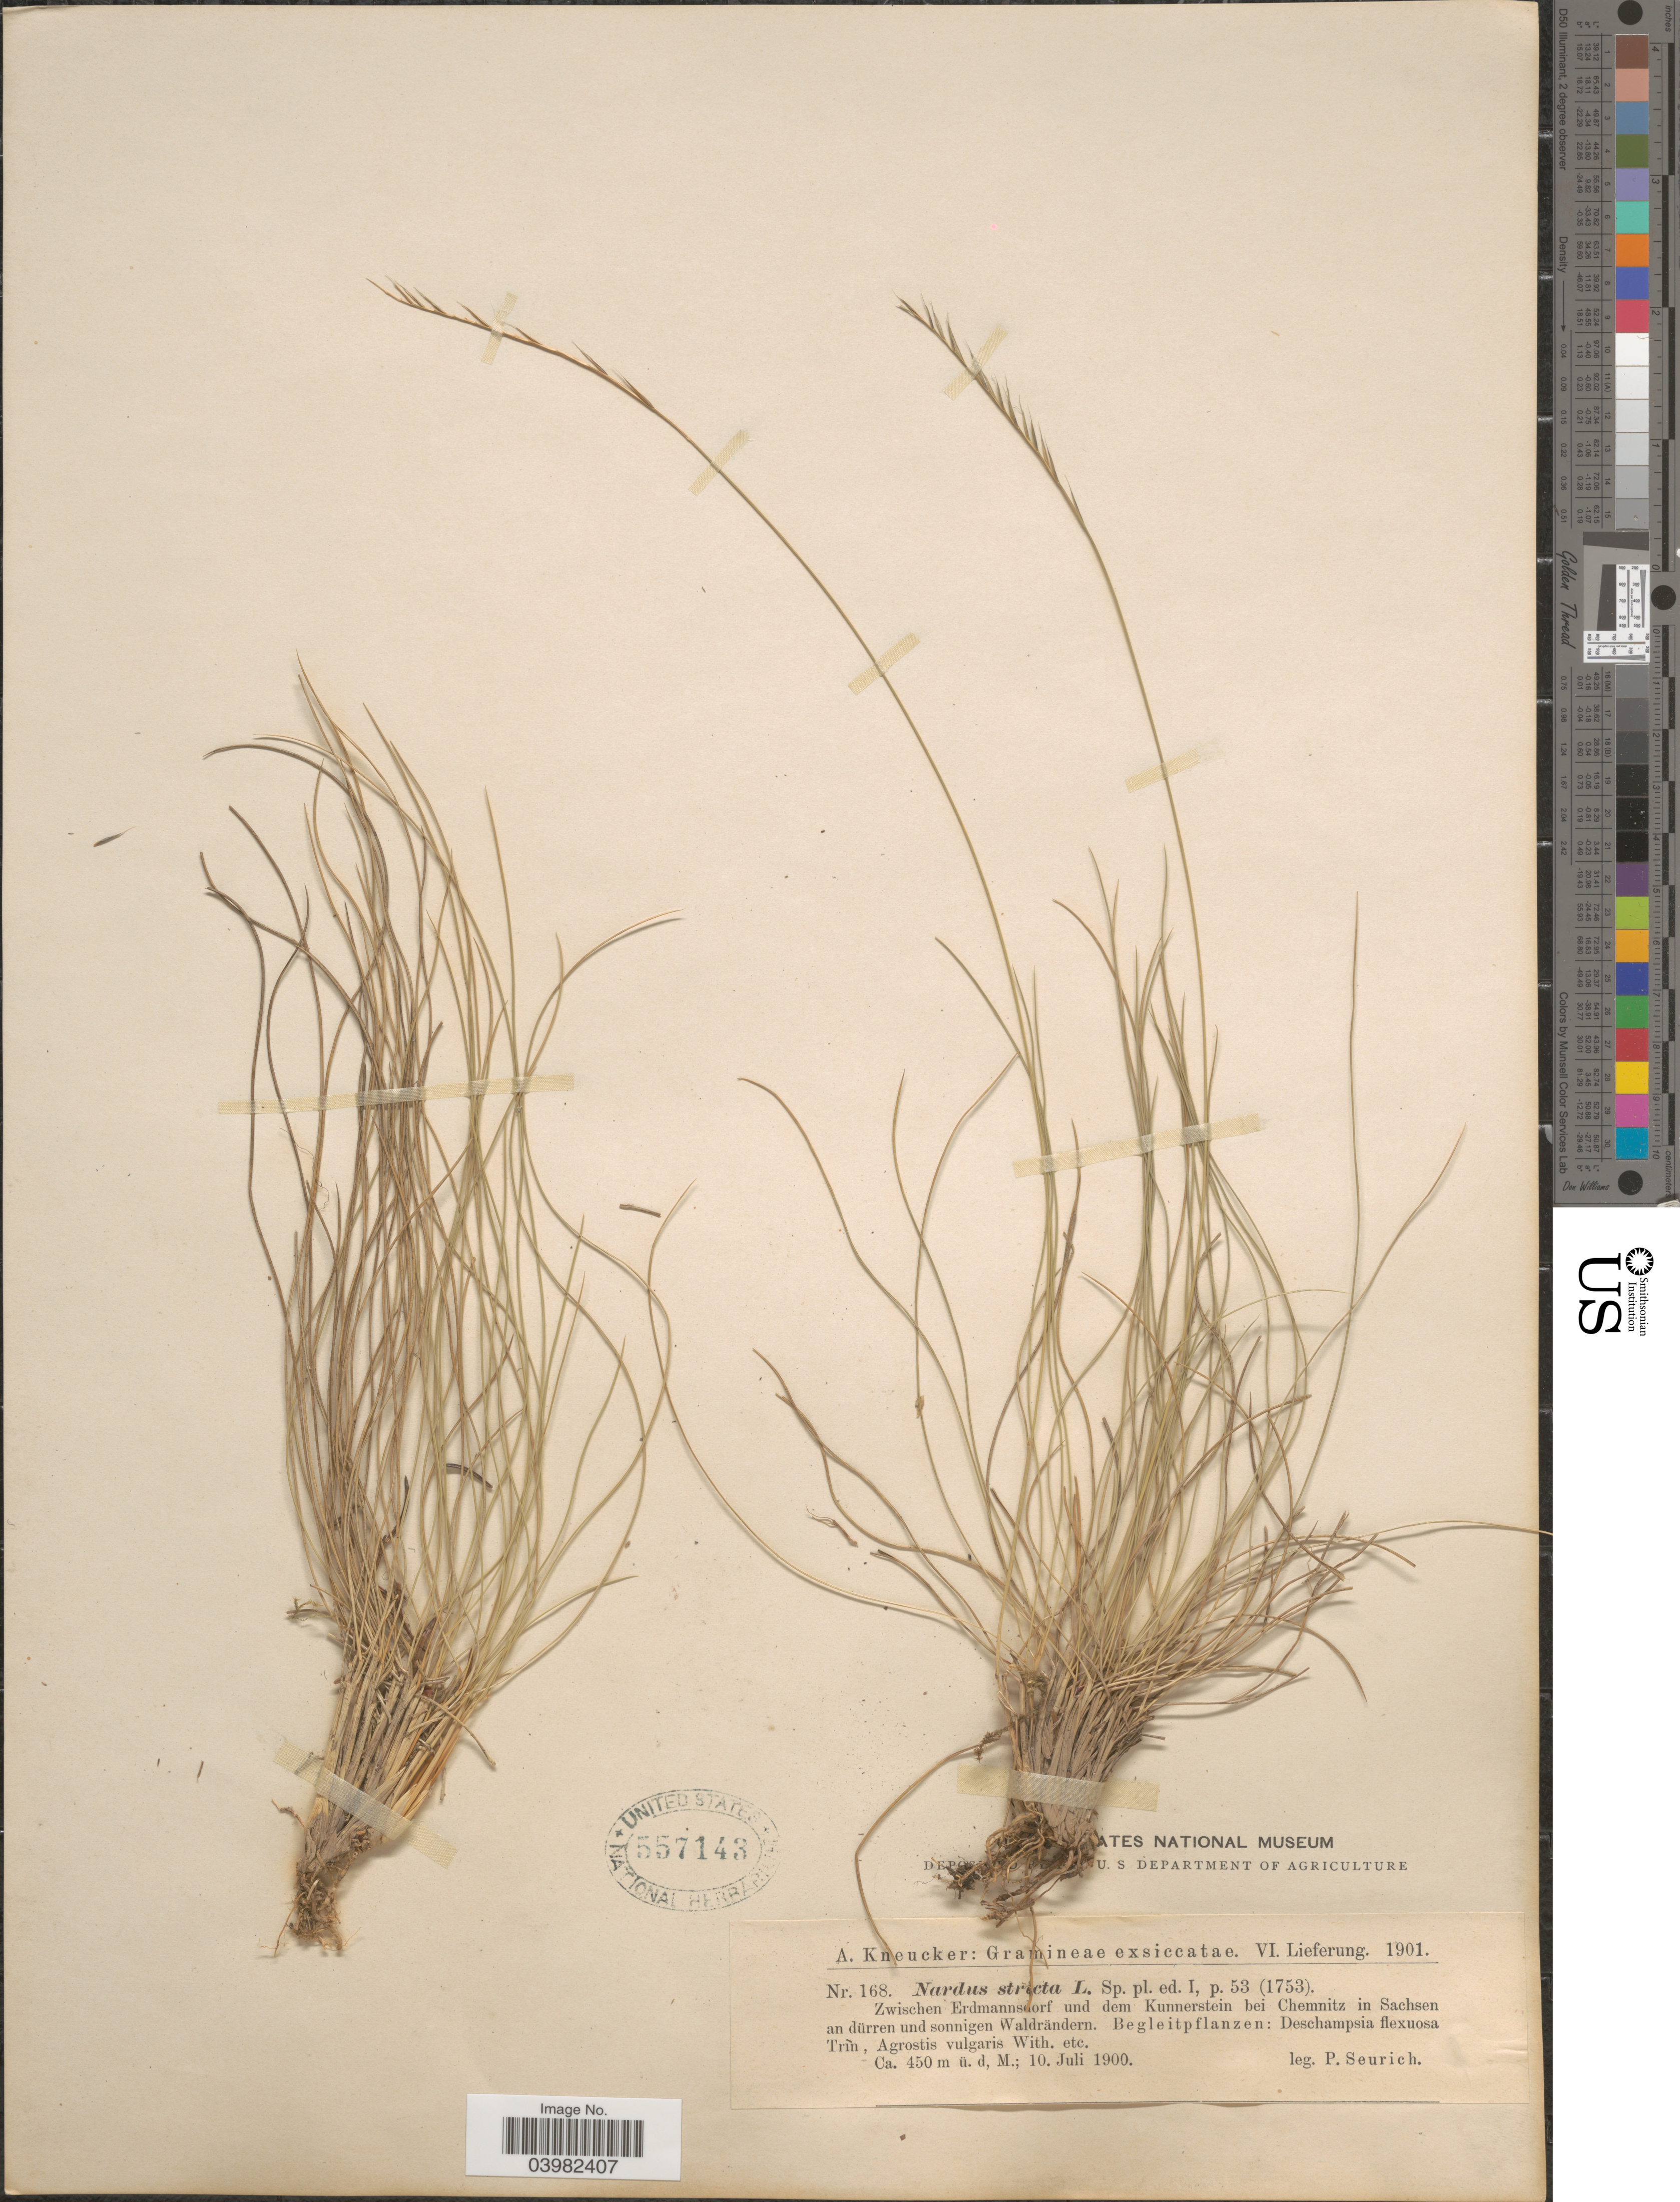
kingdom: Plantae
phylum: Tracheophyta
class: Liliopsida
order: Poales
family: Poaceae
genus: Nardus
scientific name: Nardus stricta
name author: L.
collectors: P. Seurich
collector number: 168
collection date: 1900-07-10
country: Germany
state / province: Sachsen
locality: Zwischen Erdmannsdorf und dem Kunnerstein bei Chemnitz in Sachsen an dürren und sonnigen Waldrändern.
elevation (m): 450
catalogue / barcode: US 557143